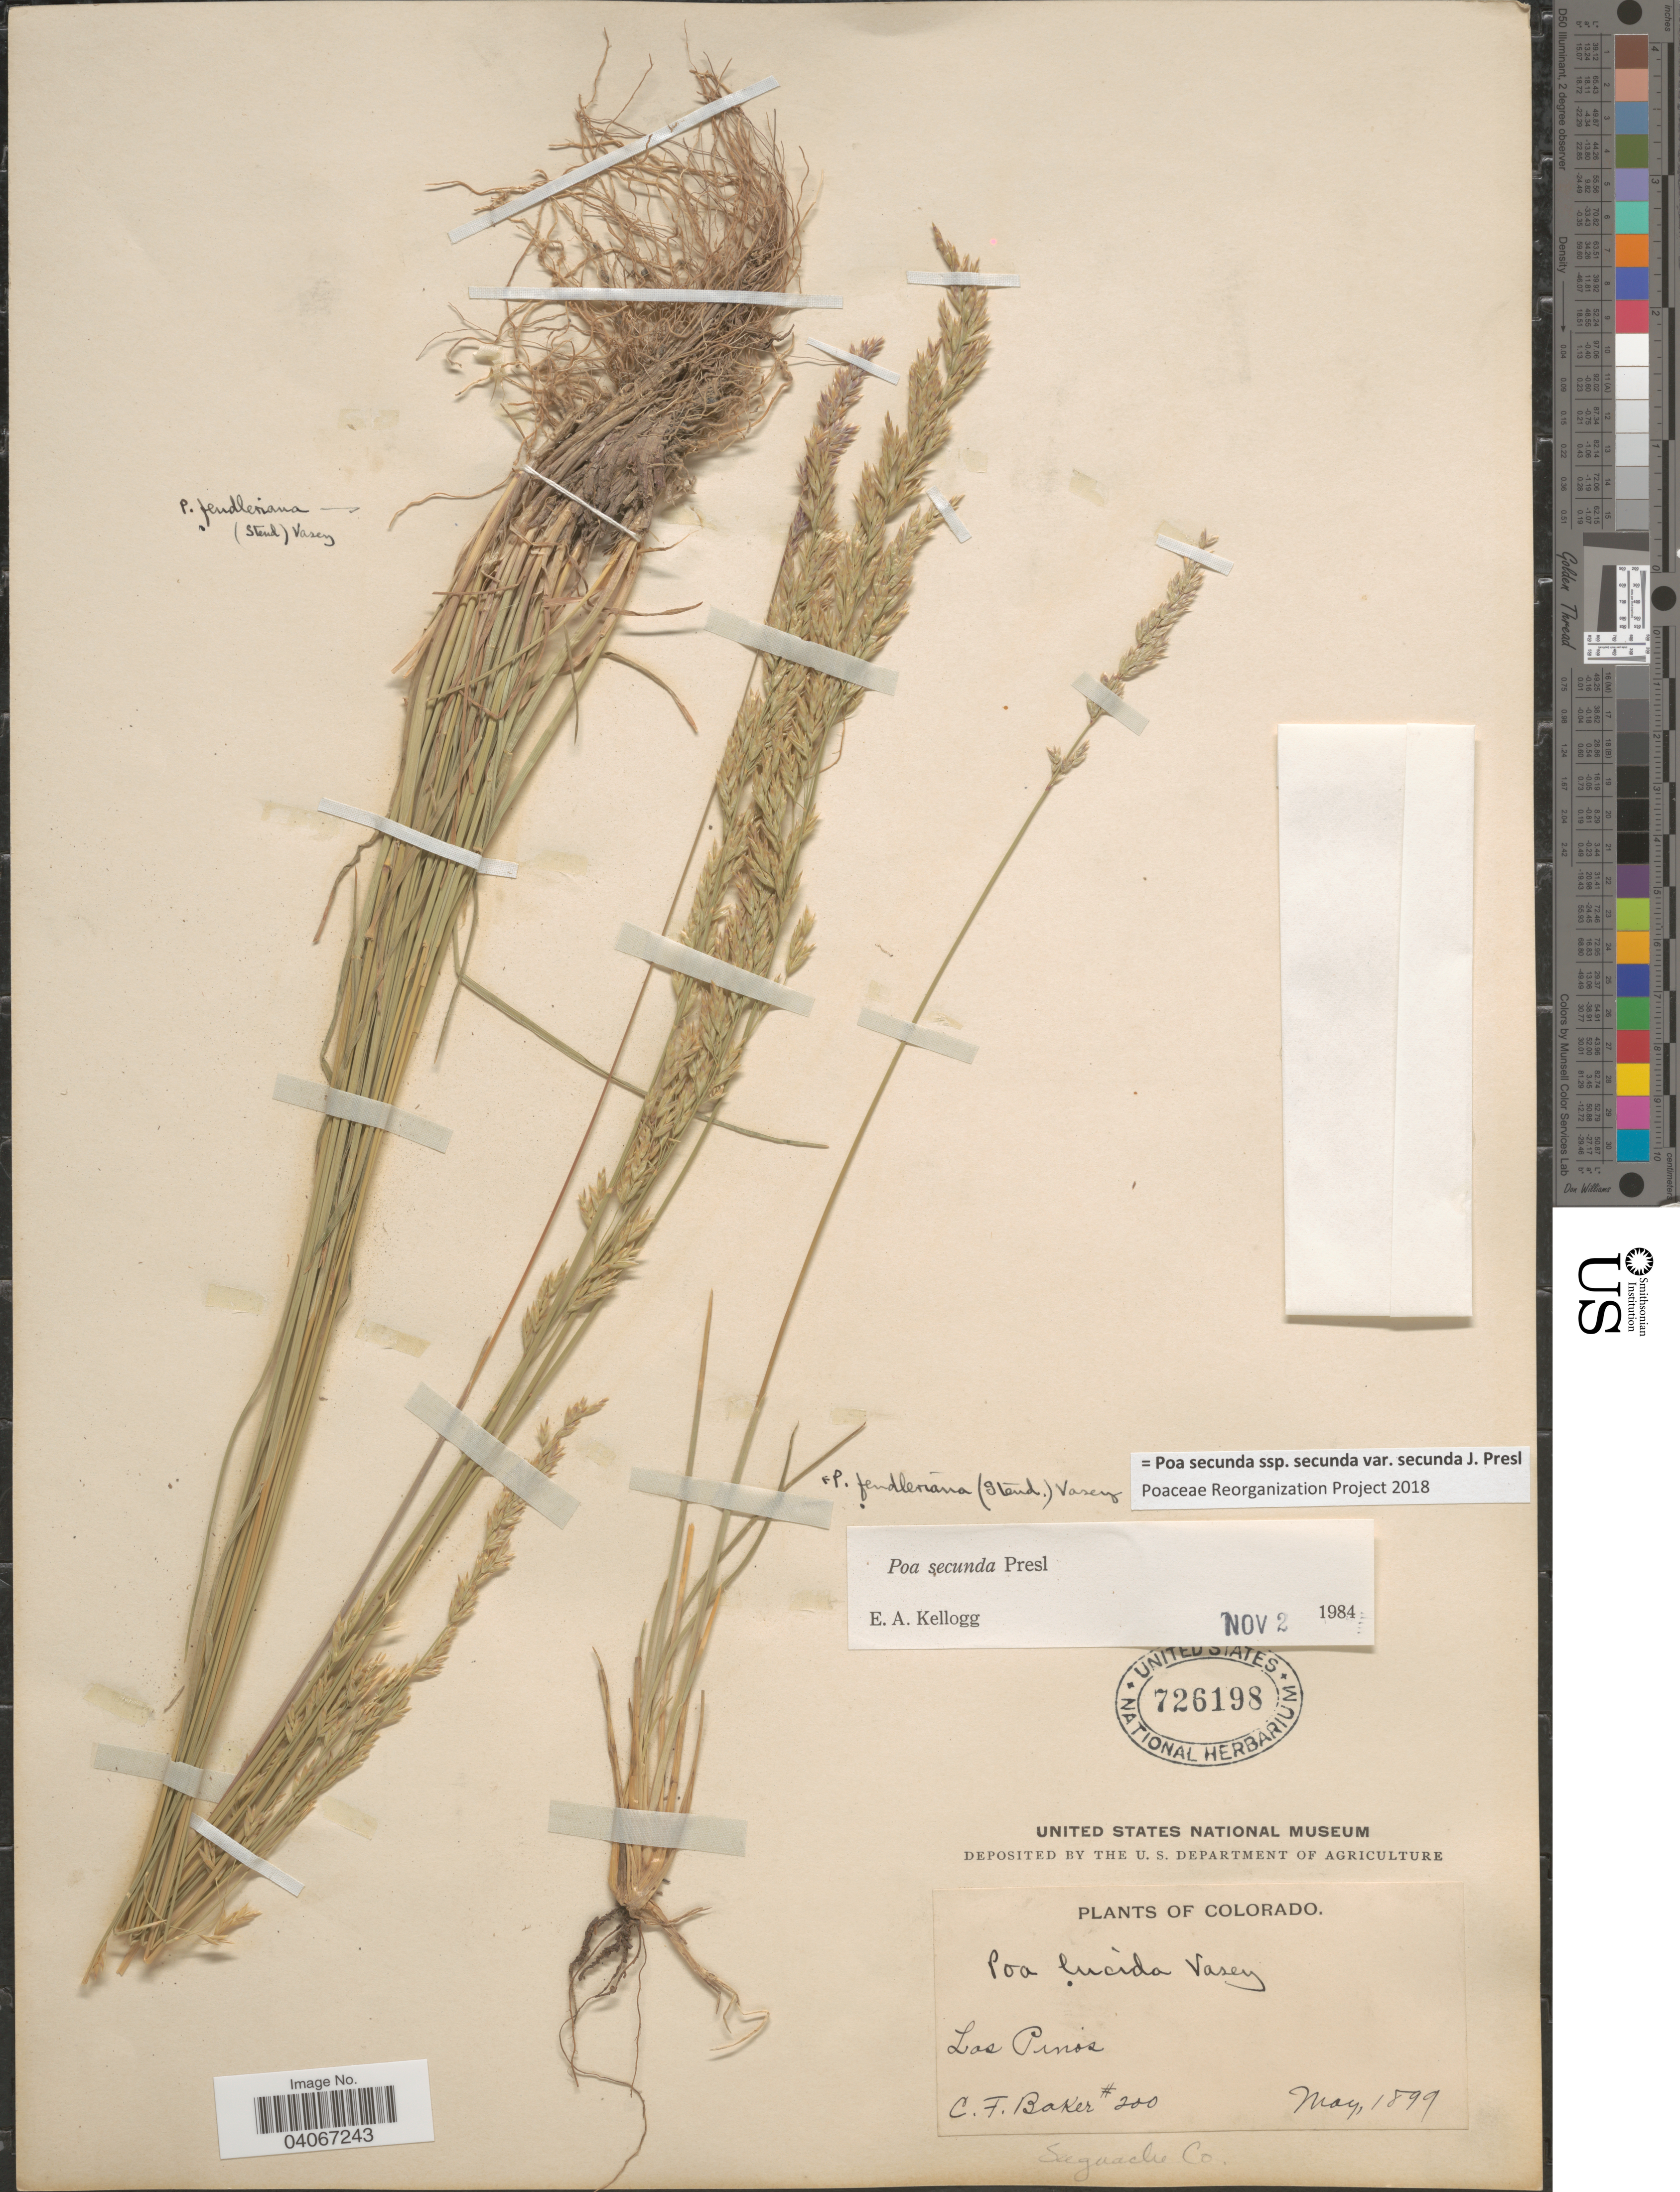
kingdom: Plantae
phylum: Tracheophyta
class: Liliopsida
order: Poales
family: Poaceae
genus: Poa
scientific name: Poa secunda subsp. secunda var. secunda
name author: J. Presl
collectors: C. F. Baker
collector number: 200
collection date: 1899-05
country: United States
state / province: Colorado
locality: Los Pinos. Saguache Co.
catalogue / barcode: US 726198